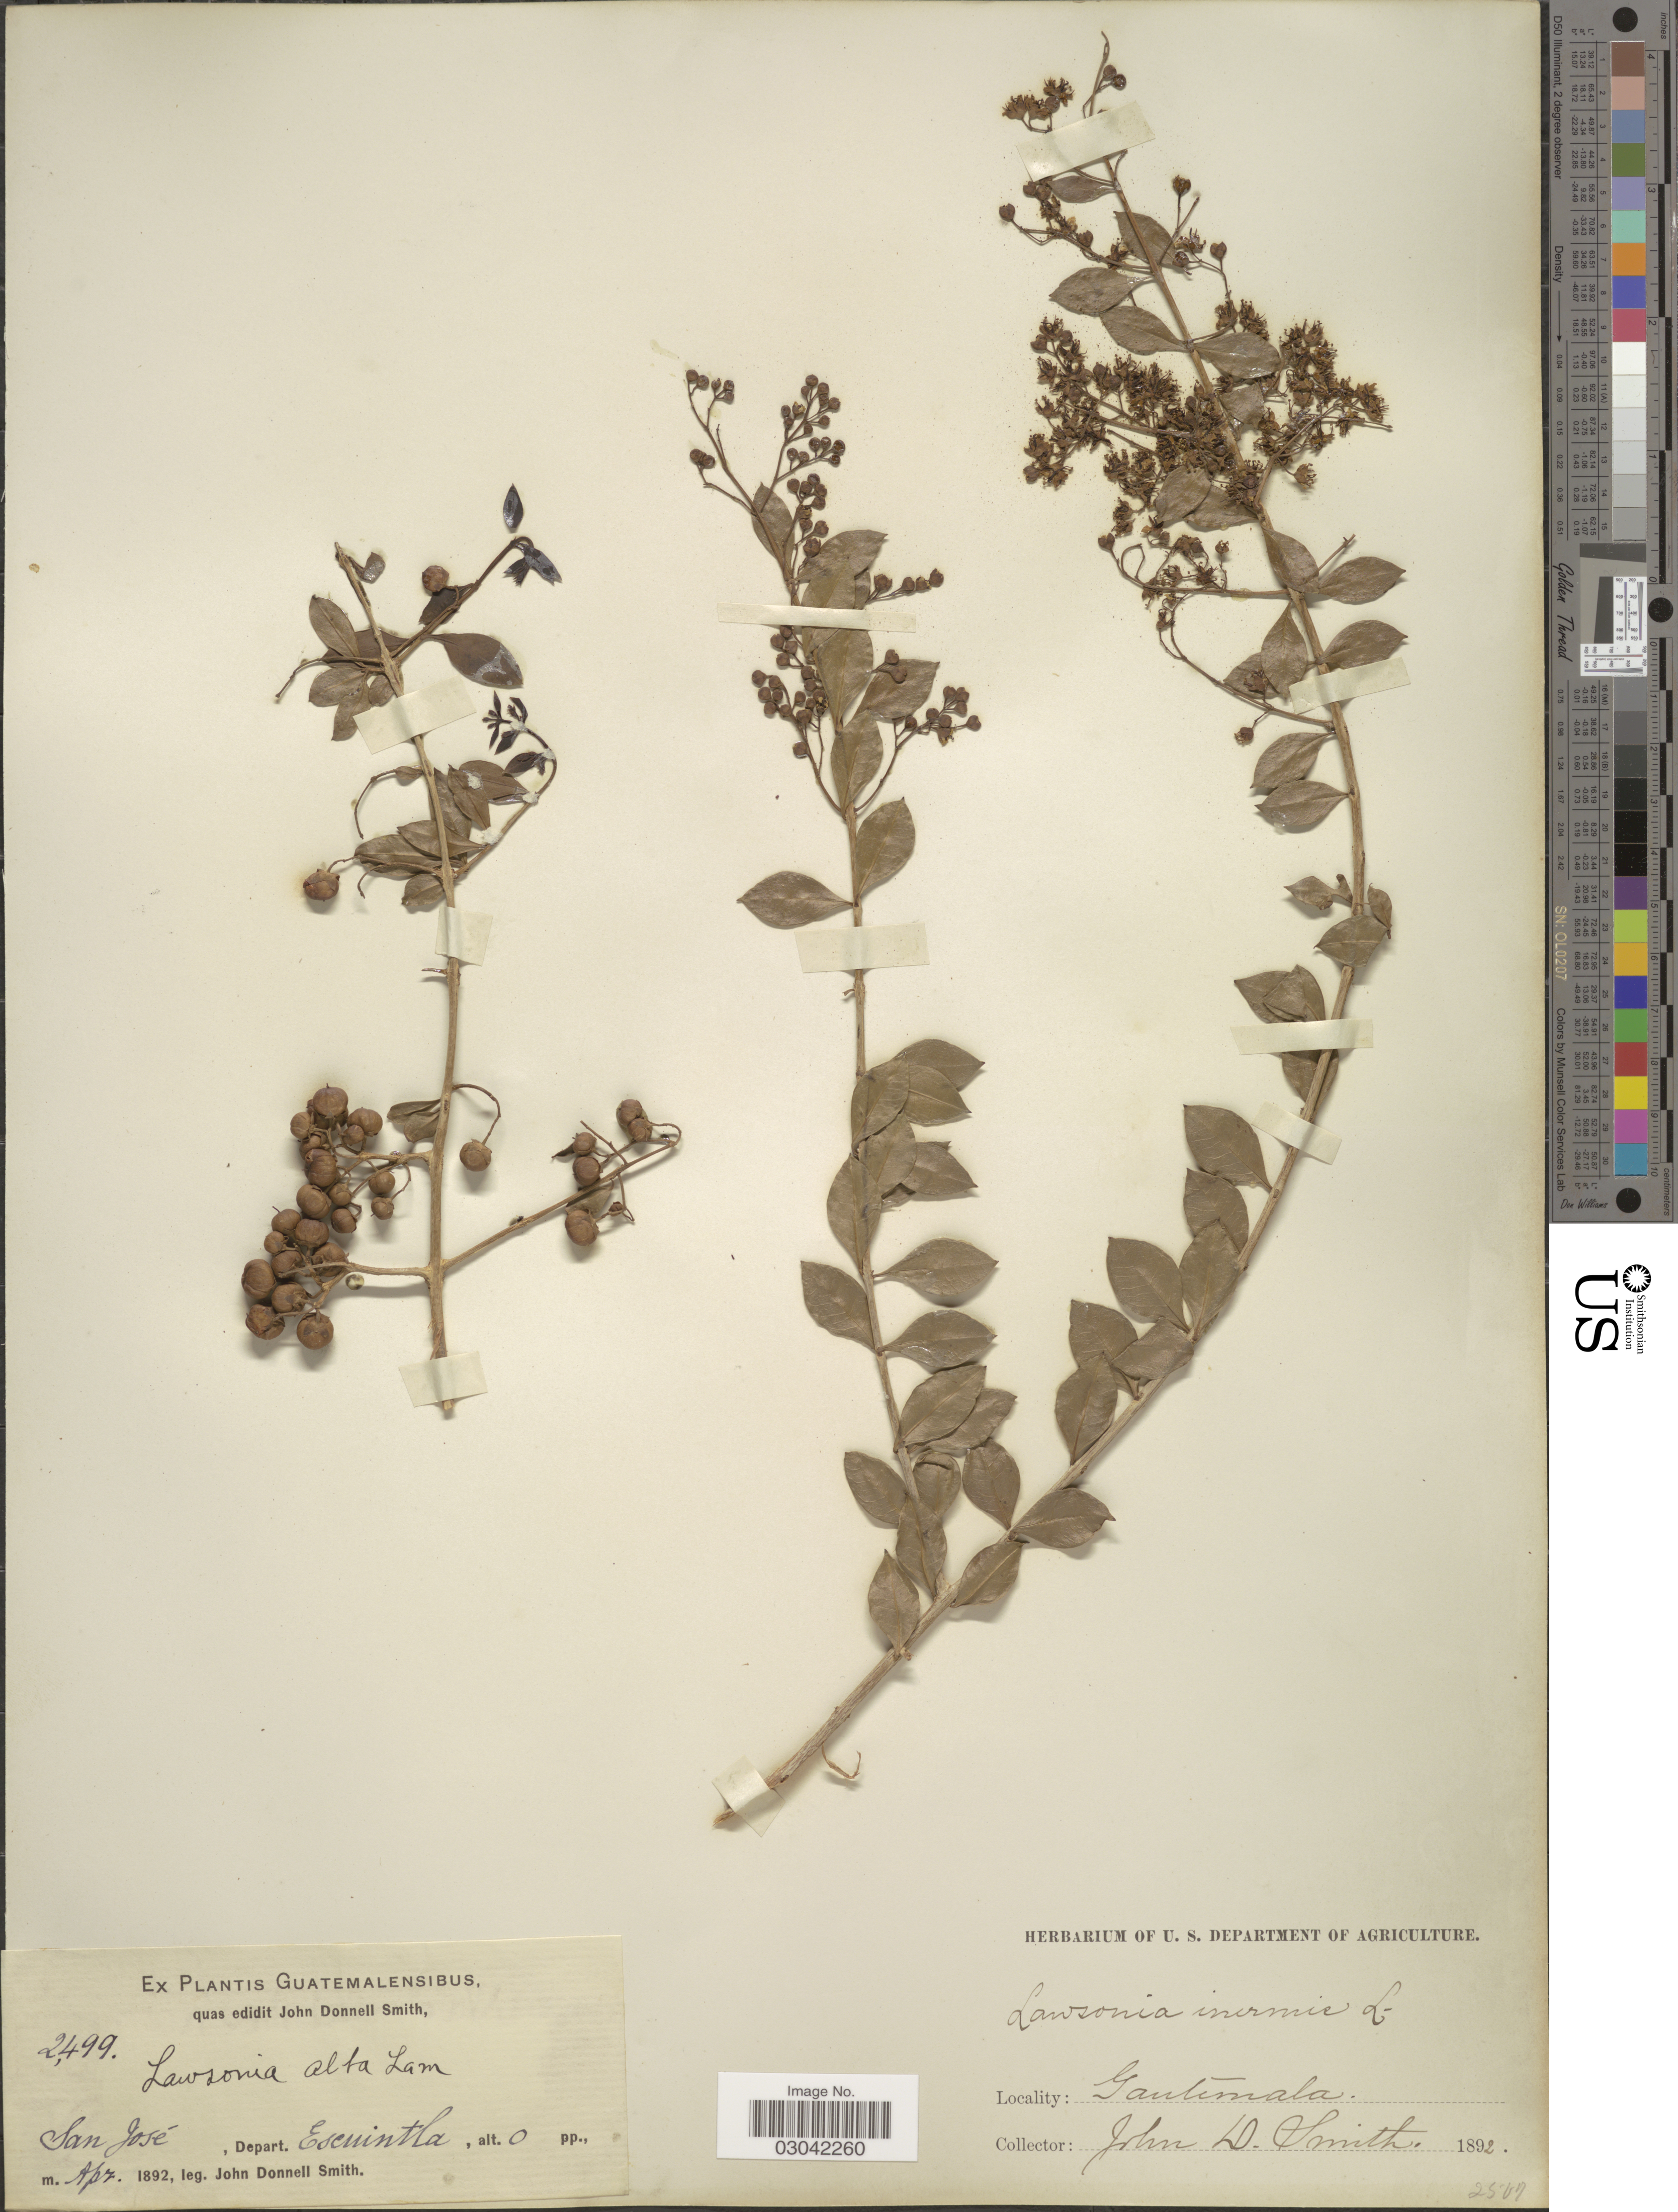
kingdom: Plantae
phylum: Tracheophyta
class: Magnoliopsida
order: Myrtales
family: Lythraceae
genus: Lawsonia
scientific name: Lawsonia inermis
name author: L.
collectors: J. Donnell Smith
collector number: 2499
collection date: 1892-04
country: Guatemala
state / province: Escuintla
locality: San José, Depart. Escuintla.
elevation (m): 0